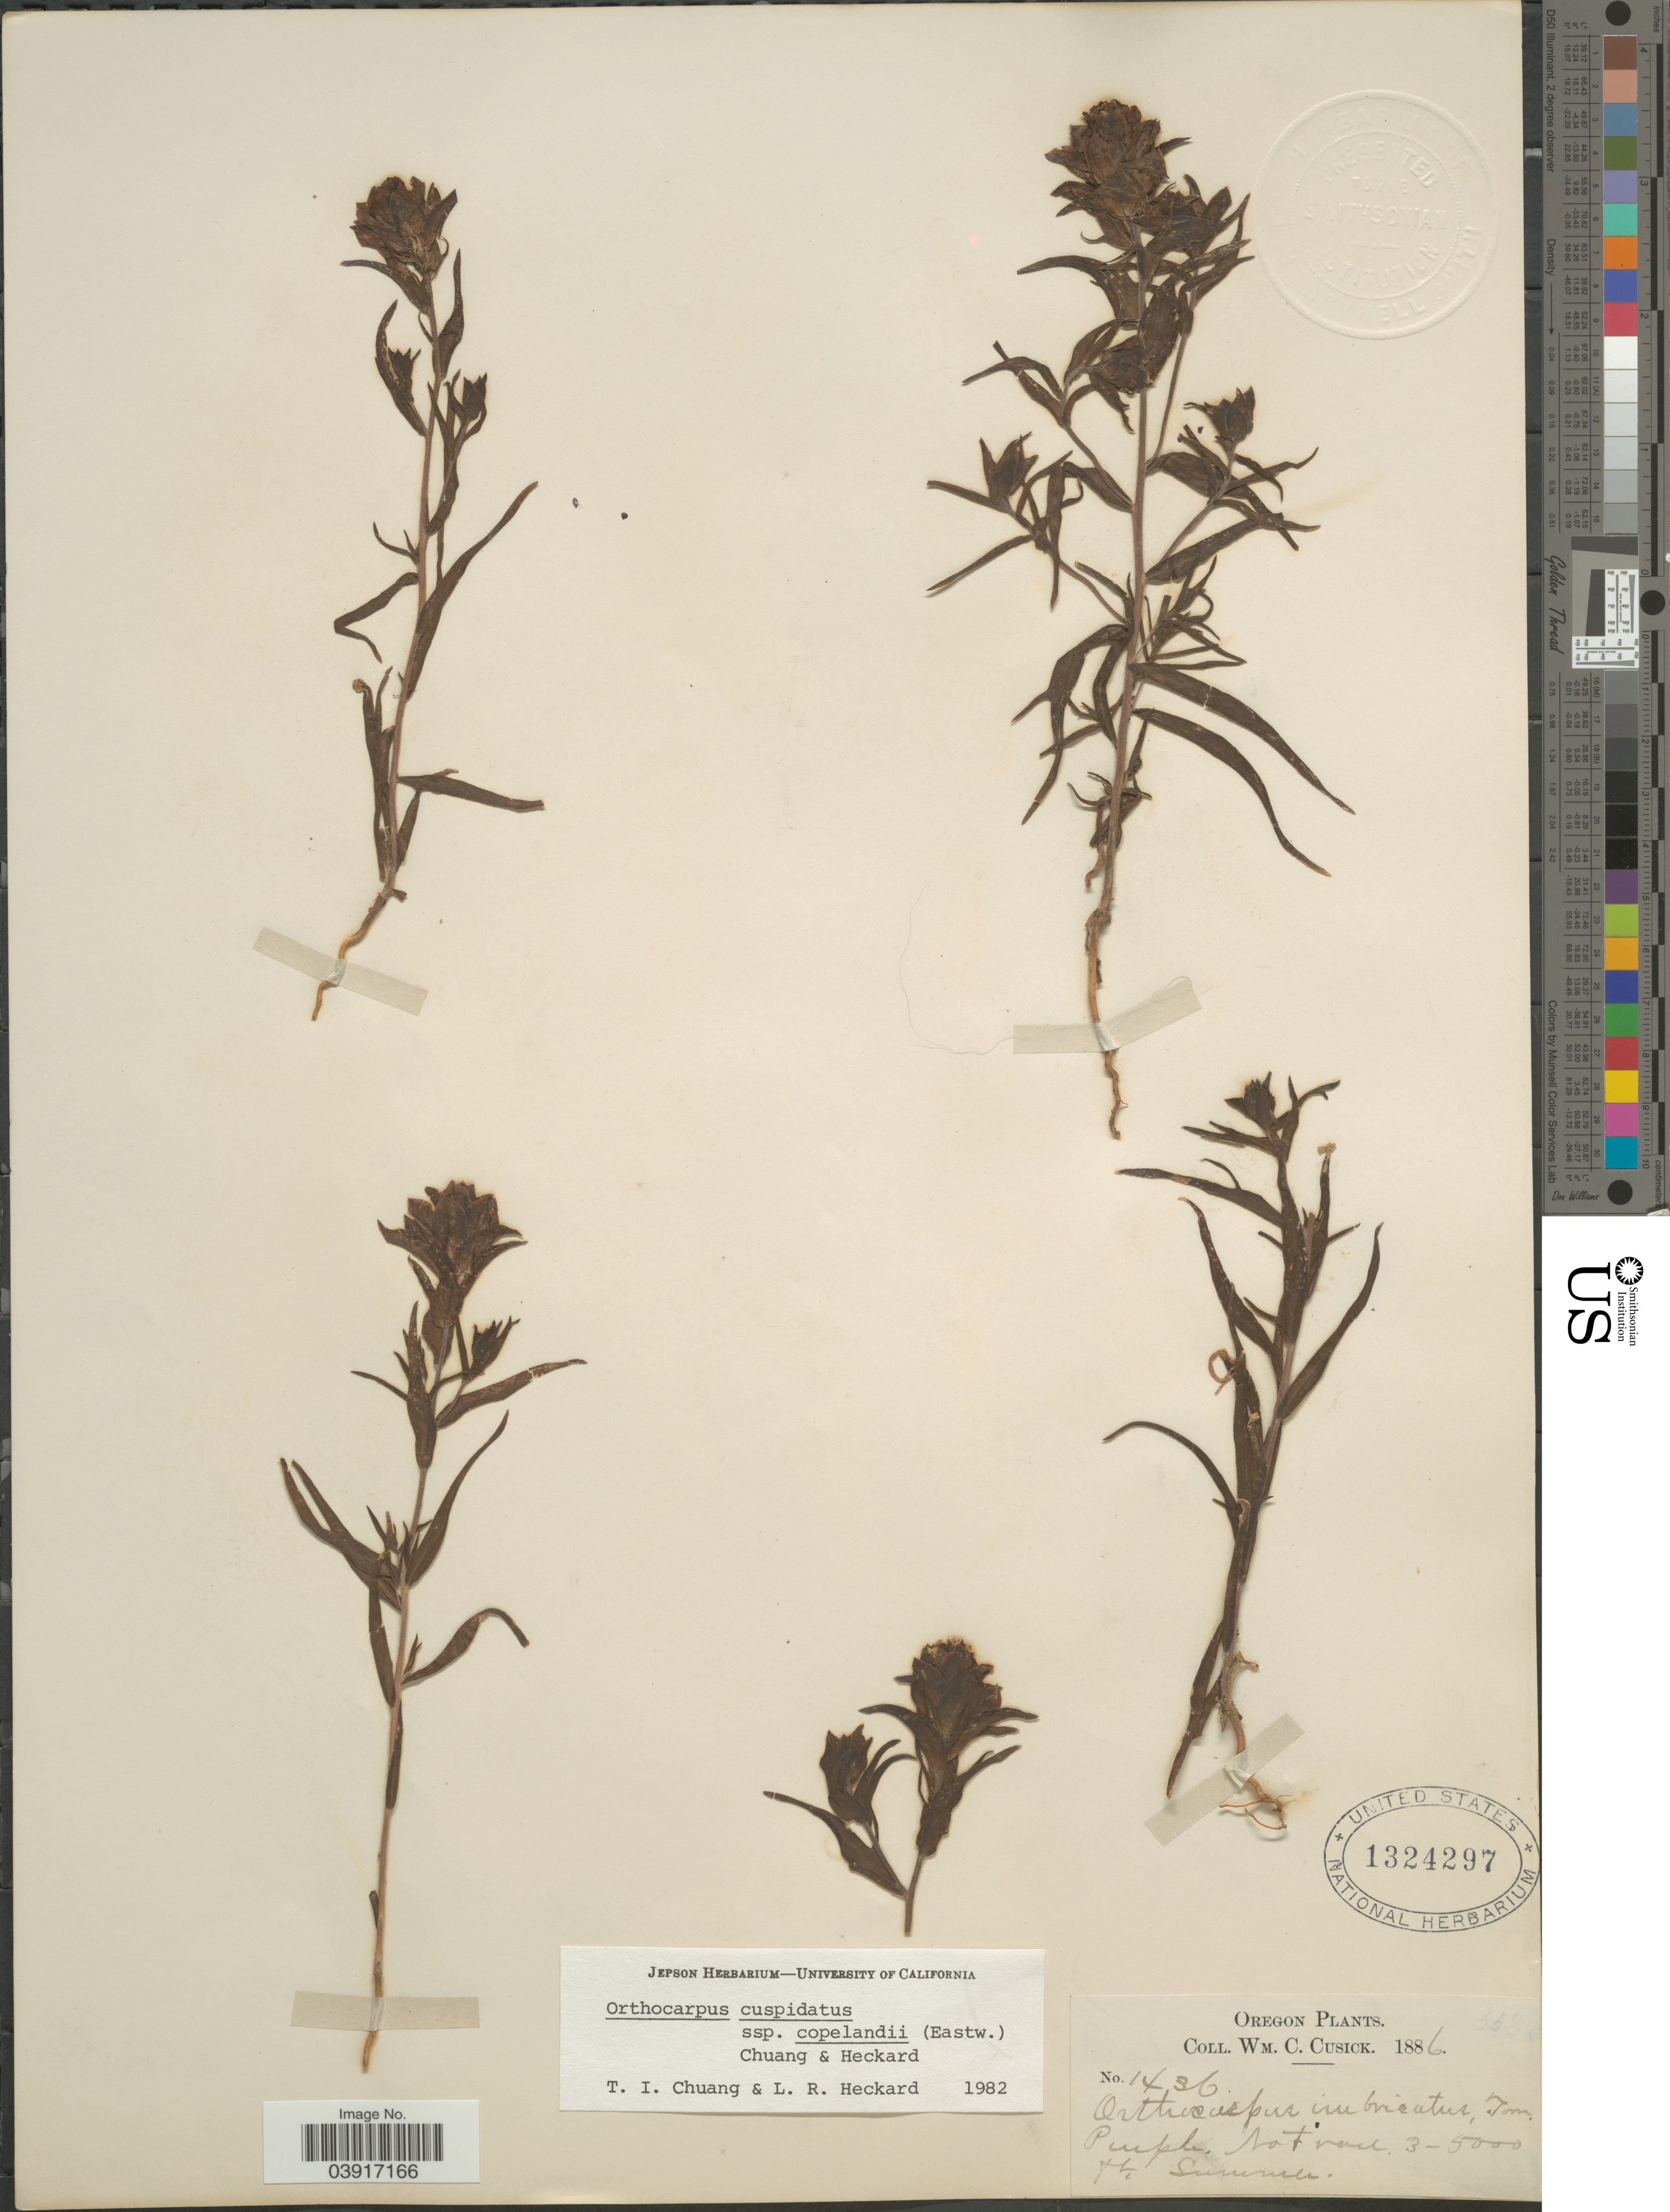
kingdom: Plantae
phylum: Tracheophyta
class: Magnoliopsida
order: Lamiales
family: Orobanchaceae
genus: Orthocarpus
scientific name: Orthocarpus cuspidatus subsp. copelandii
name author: (Eastw.) T.I. Chuang & Heckard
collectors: W. C. Cusick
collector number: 1436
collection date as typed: Summer 1886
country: United States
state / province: Oregon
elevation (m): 914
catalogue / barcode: US 1324297